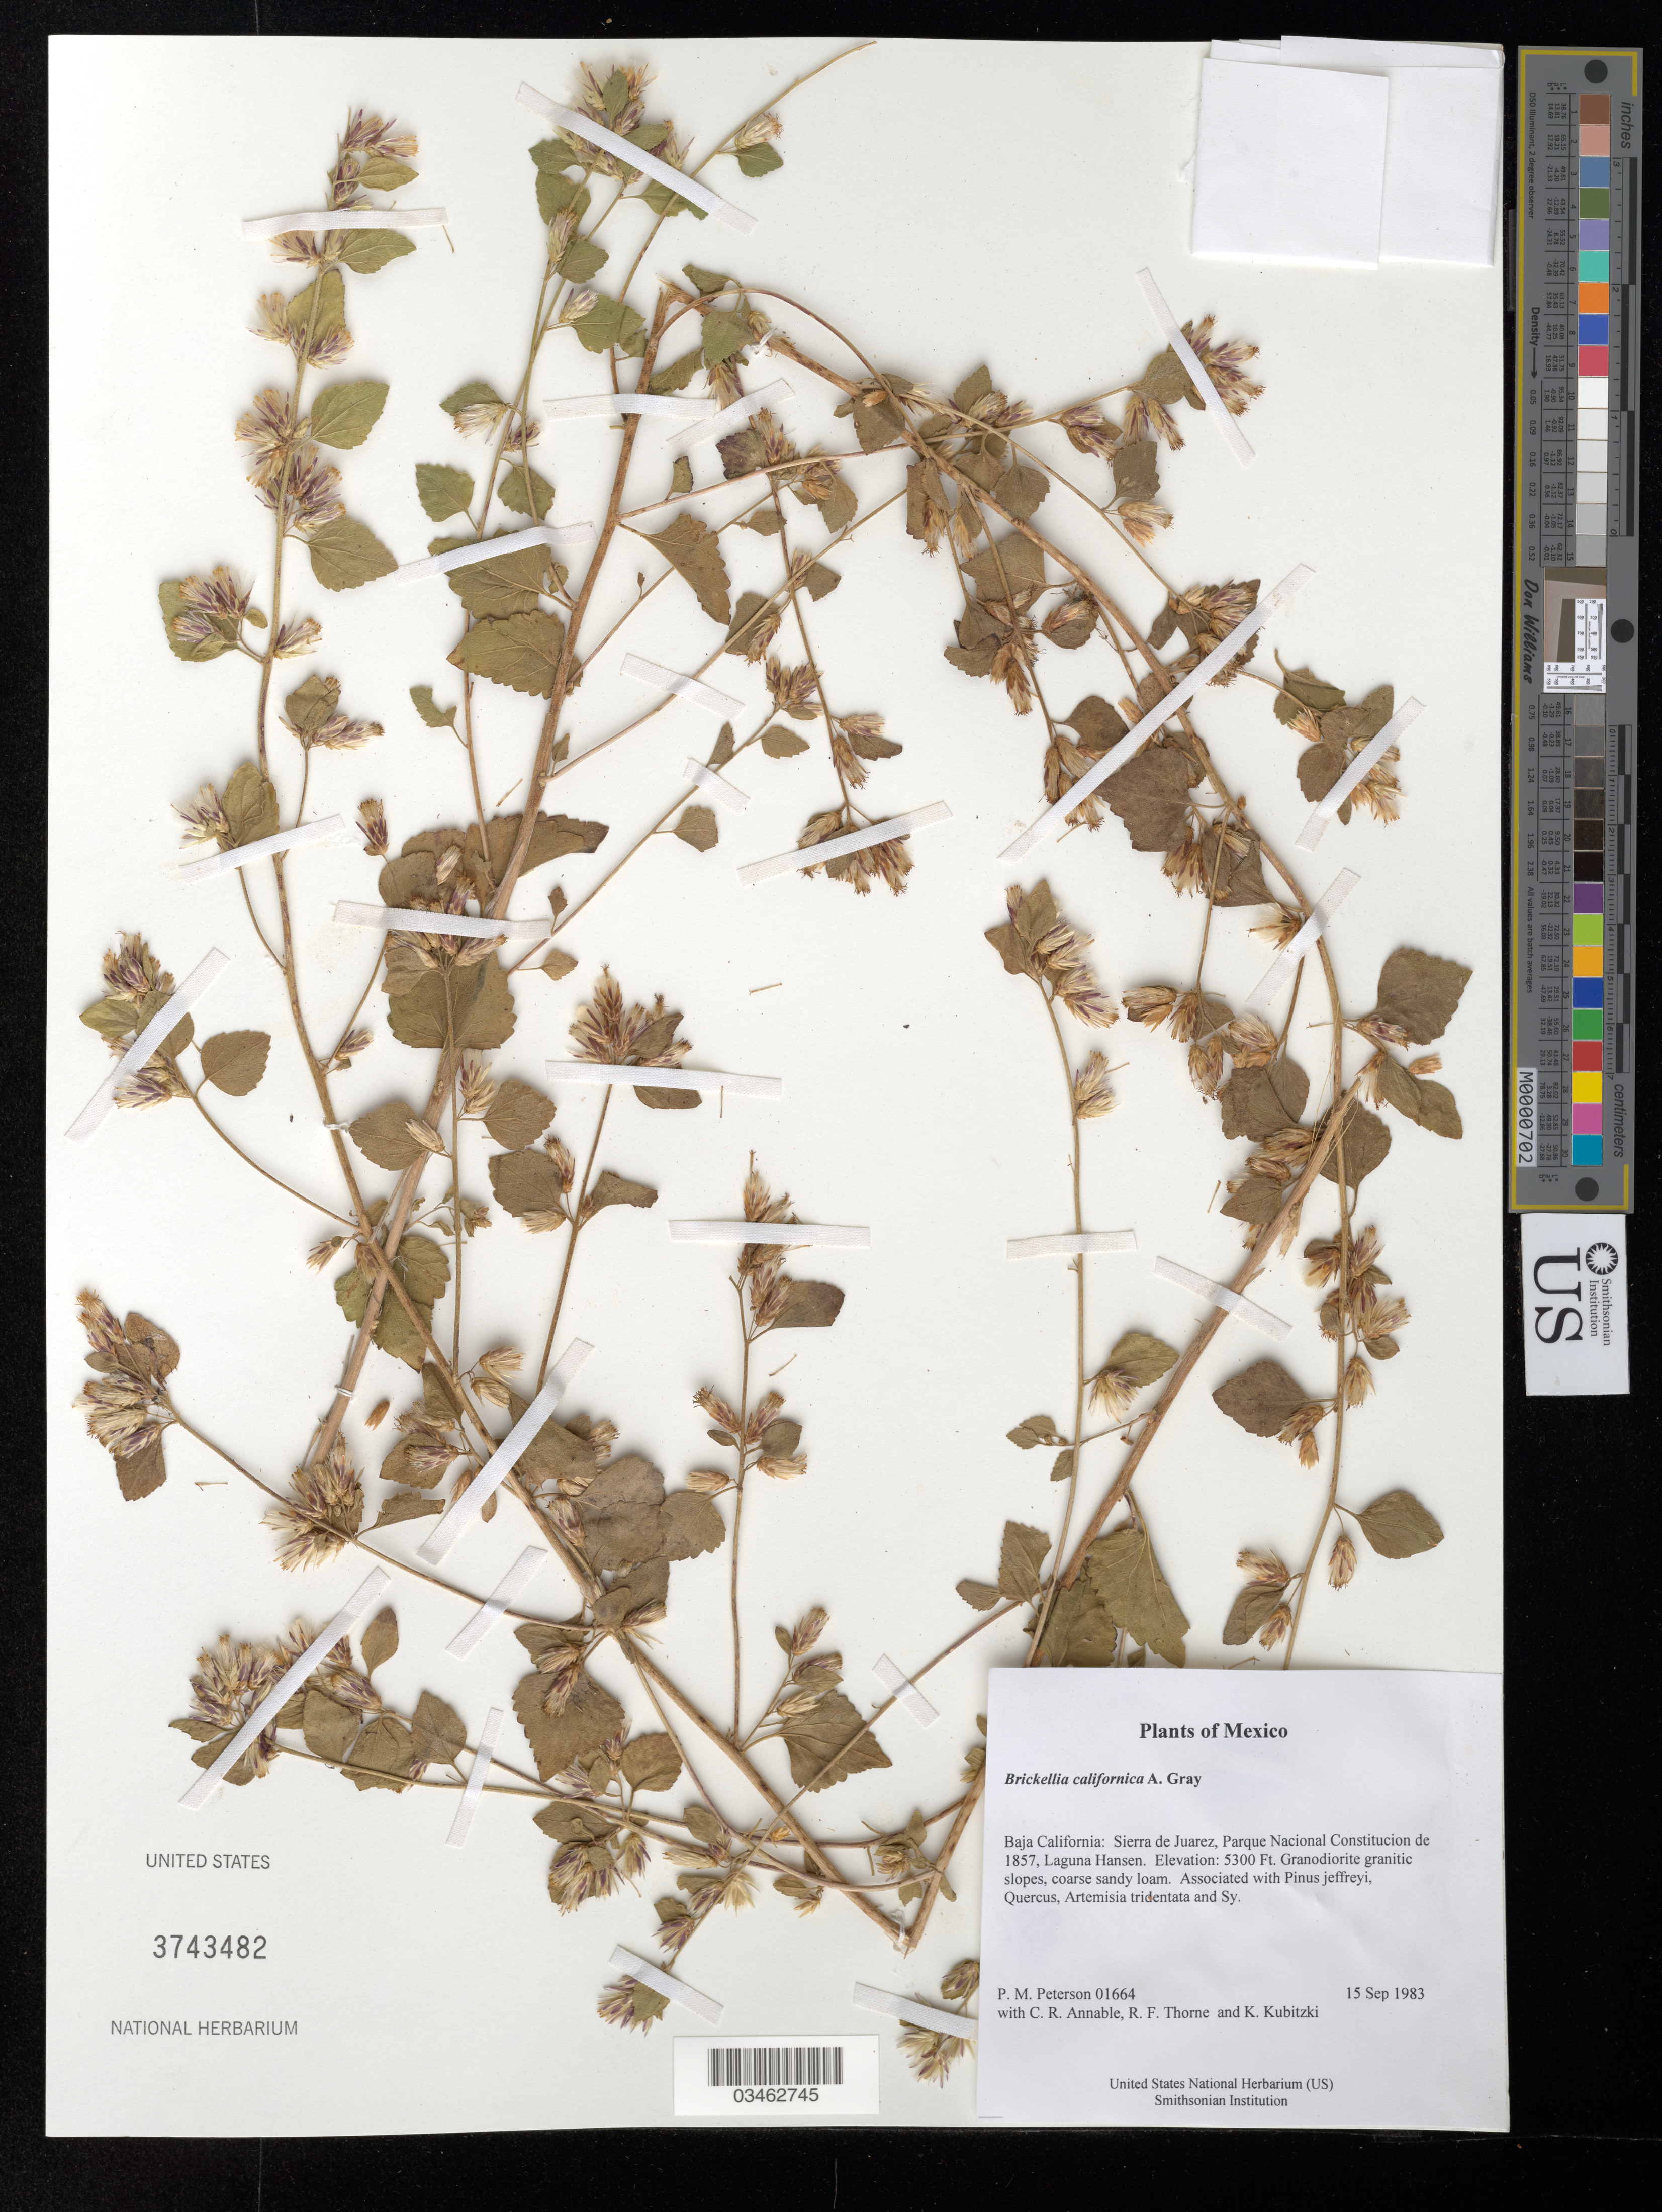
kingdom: Plantae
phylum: Tracheophyta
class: Magnoliopsida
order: Asterales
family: Asteraceae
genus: Brickellia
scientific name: Brickellia californica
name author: A. Gray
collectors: P. M. Peterson, C. R. Annable, R. F. Thorne & K. Kubitzki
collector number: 01664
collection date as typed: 15 Sep 1983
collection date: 1983-09-15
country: Mexico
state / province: Baja California Norte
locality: Sierra de Juarez, Parque Nacional Constitucion de 1857, Laguna Hansen.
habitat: Granodiorite granitic slopes, coarse sandy loam. Associated with Pinus jeffreyi, Quercus, Artemisia tridentata and Sy.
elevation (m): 1615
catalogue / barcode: US 3743482